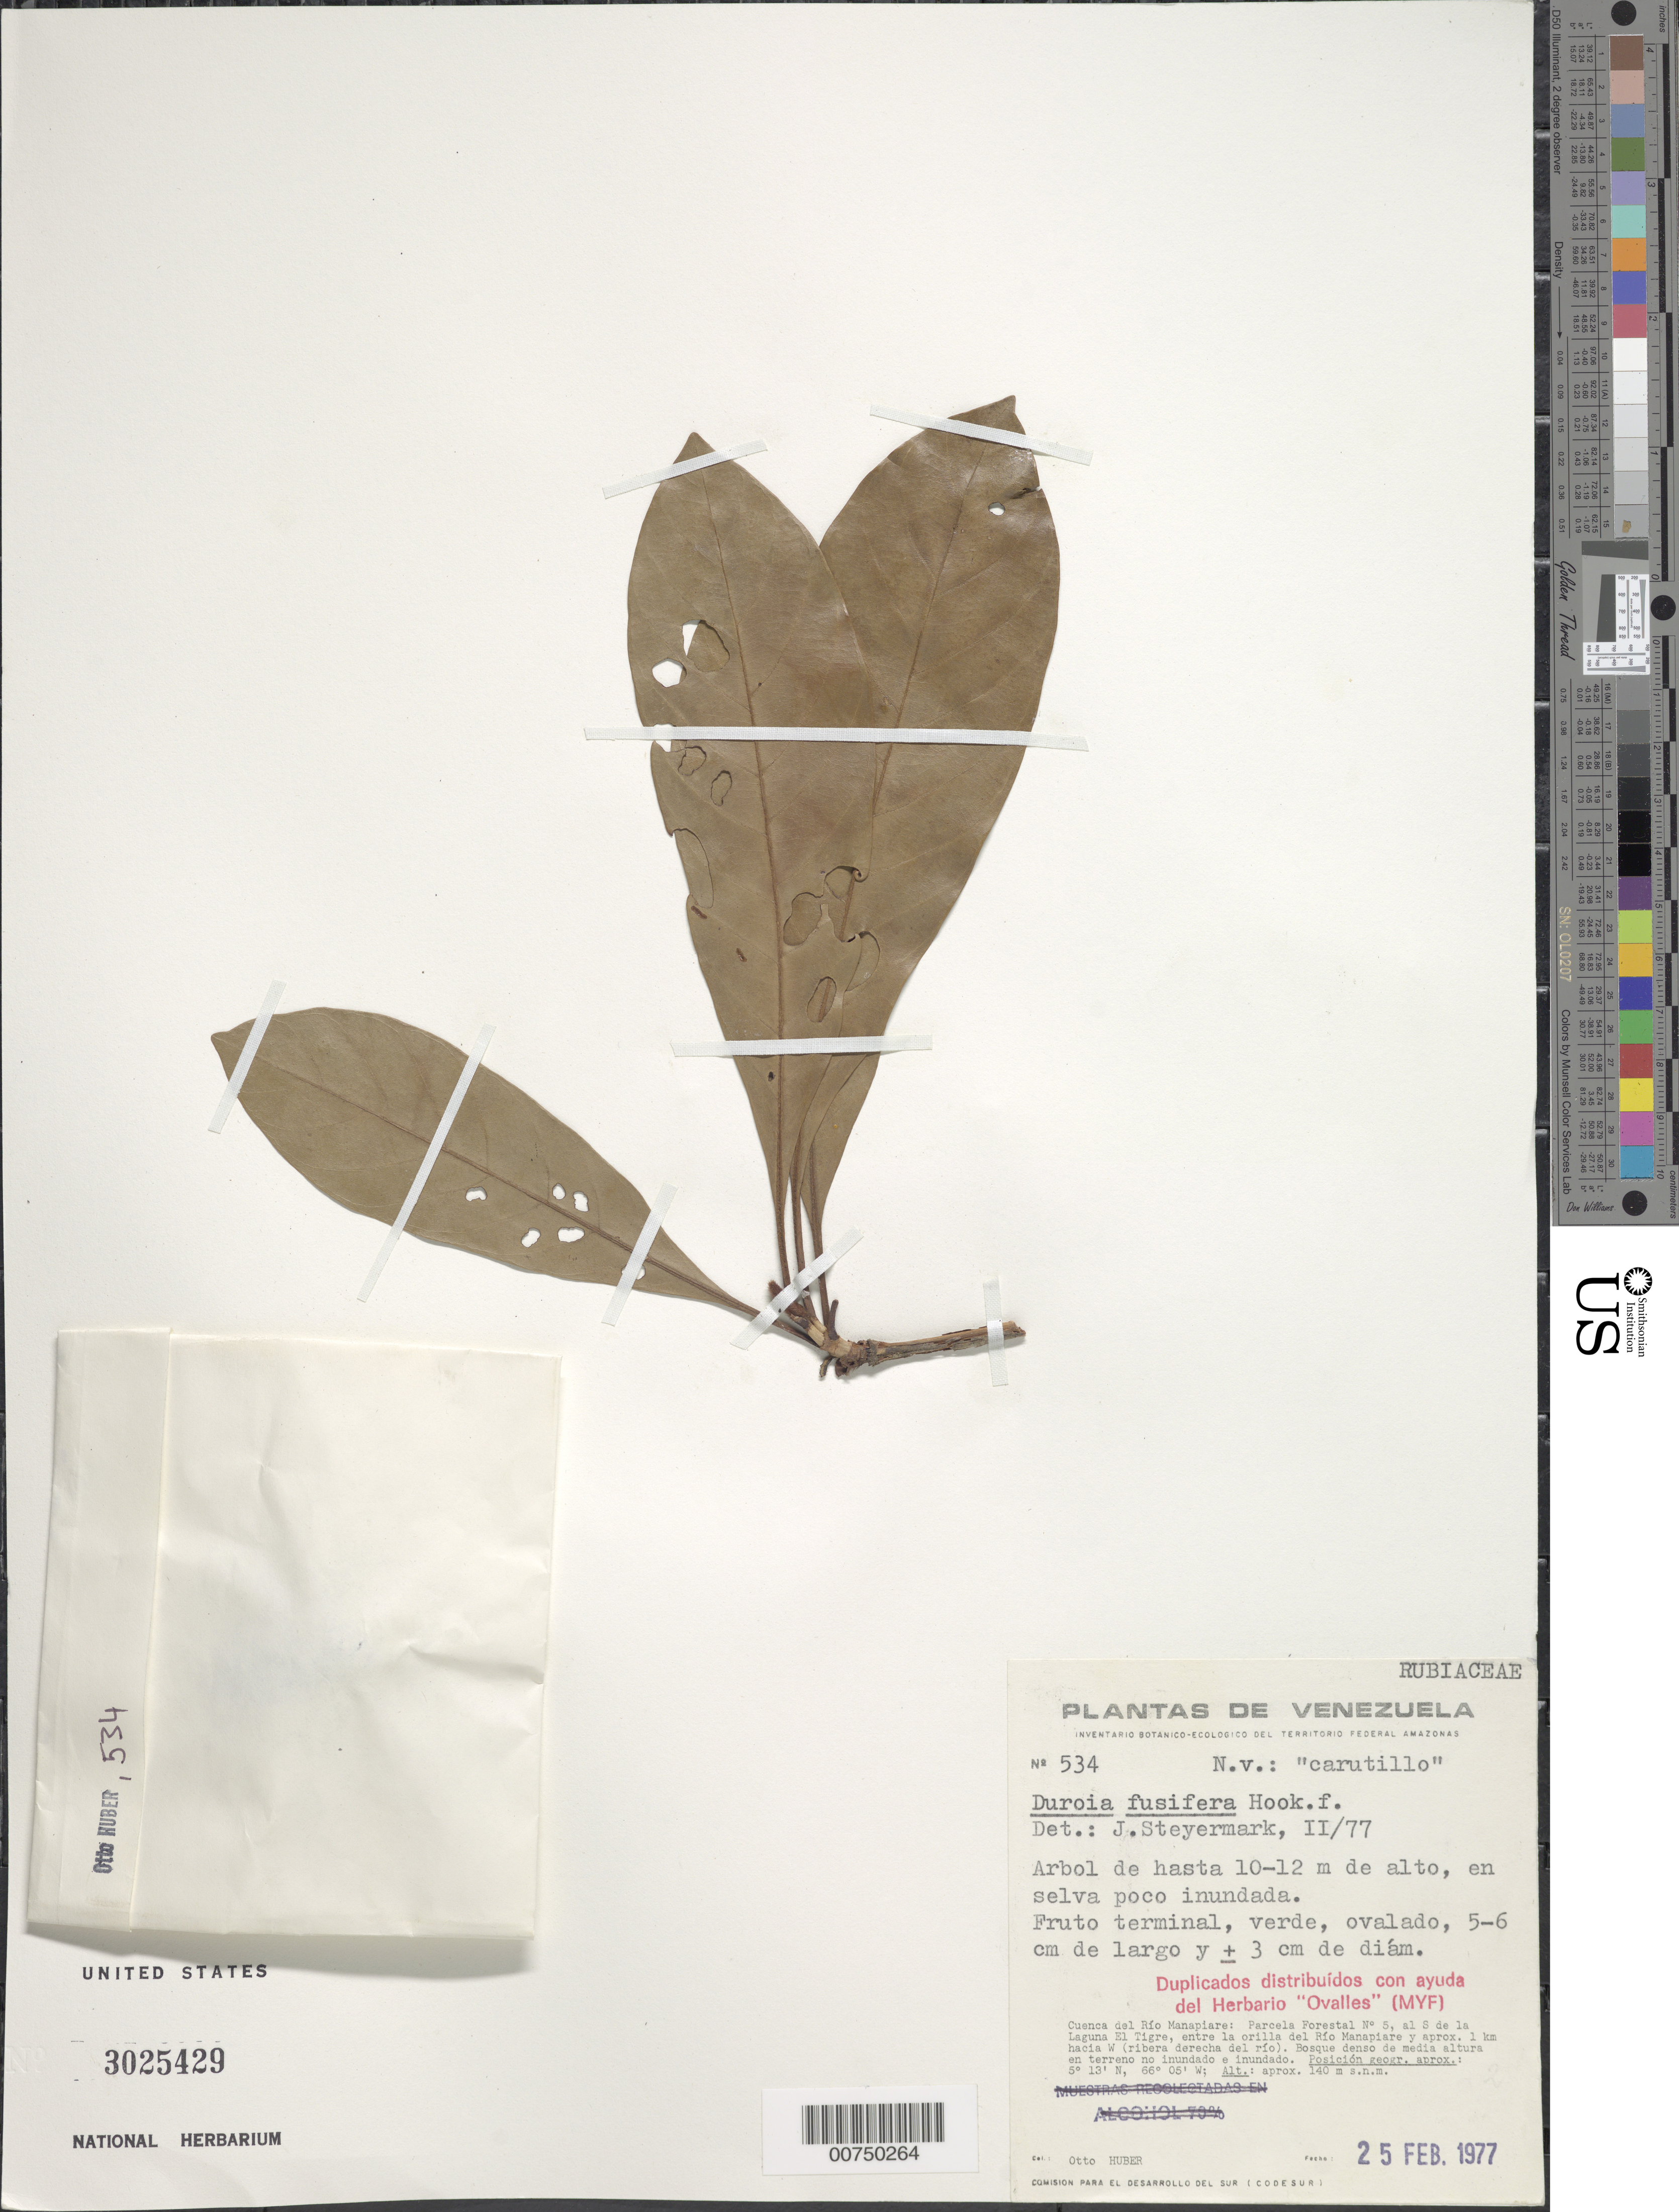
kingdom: Plantae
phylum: Tracheophyta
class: Magnoliopsida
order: Gentianales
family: Rubiaceae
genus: Duroia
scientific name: Duroia fusifera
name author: Spruce ex K. Schum.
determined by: Steyermark, Julian A., (VEN)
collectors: O. Huber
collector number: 534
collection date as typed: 25-Feb-77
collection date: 1977-02-25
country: Venezuela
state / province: Amazonas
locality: Río Manapiare, Parcela Forestal No. 5, al S de la Laguna El Tigre, entre la orilla del Río Manapiare y aprox 1 km hacia W (ribera derecha del río)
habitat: Selva poco inundada; bosque denso de media altura en terreno no inundado e inundado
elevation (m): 140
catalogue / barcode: US 3025429